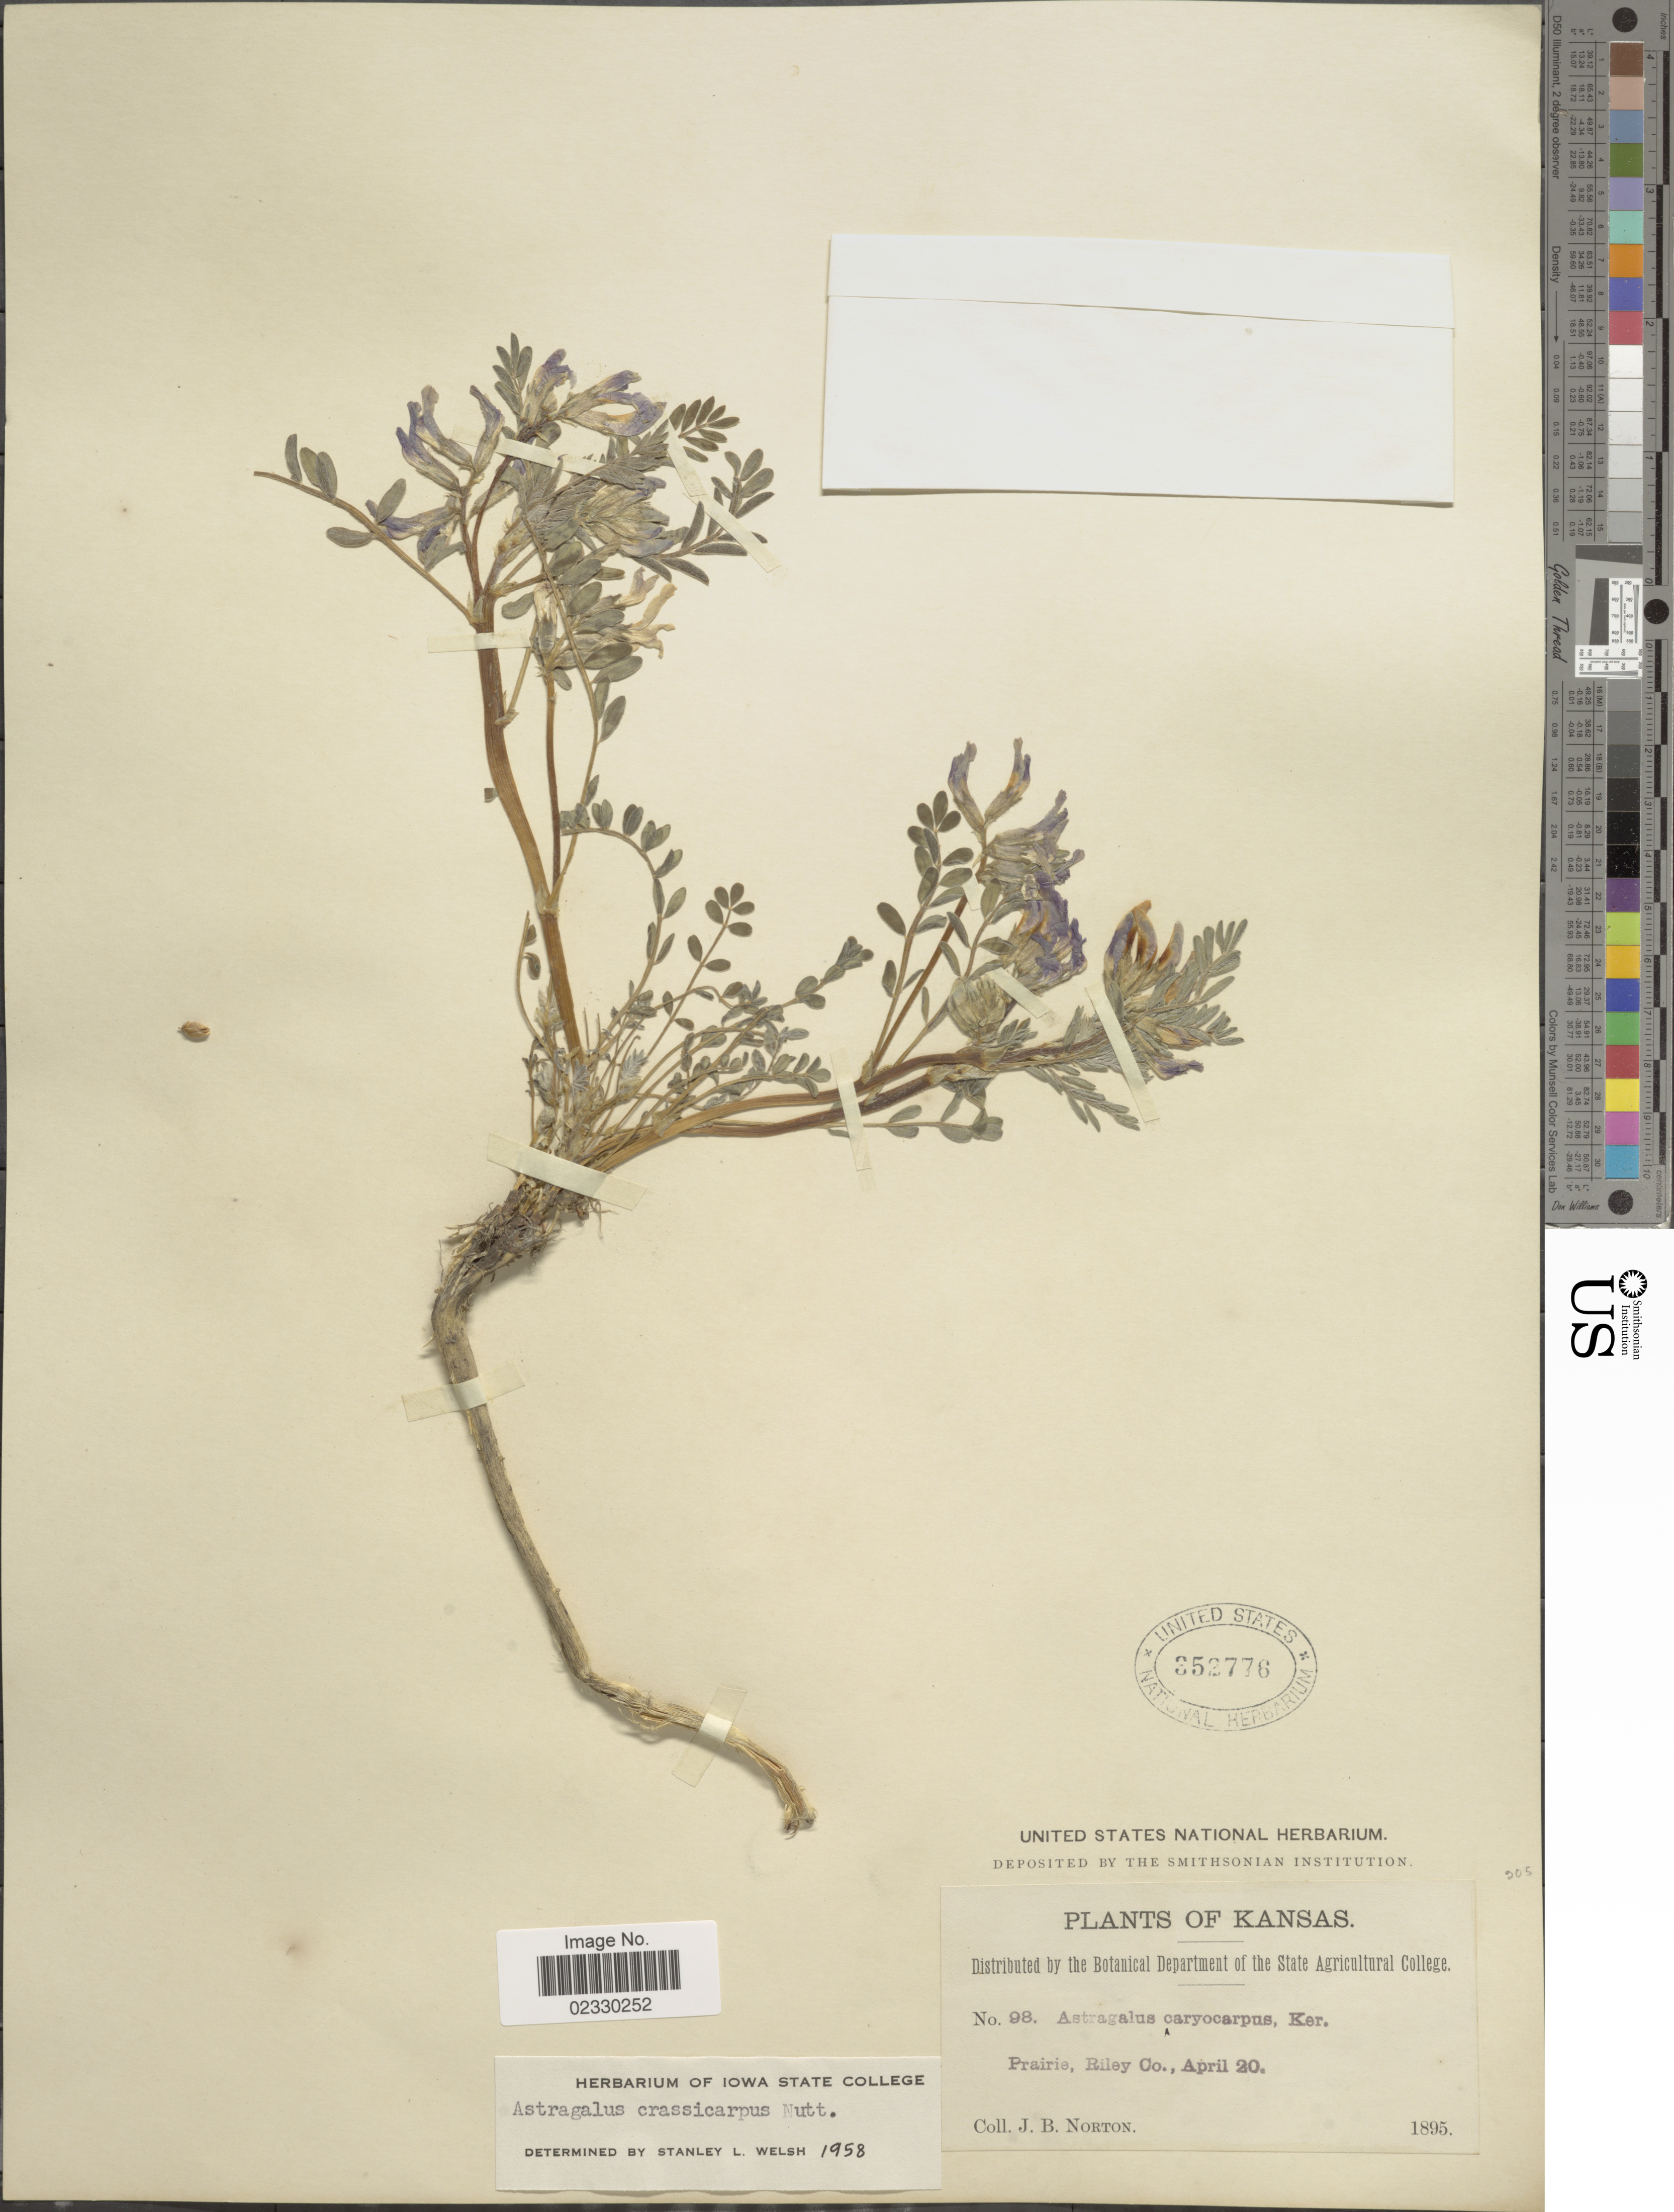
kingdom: Plantae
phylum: Tracheophyta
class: Magnoliopsida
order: Fabales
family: Fabaceae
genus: Astragalus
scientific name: Astragalus crassicarpus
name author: Nutt.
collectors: J. B. Norton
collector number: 98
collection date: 1895-04-20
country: United States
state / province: Kansas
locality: Prairie, Riley Co.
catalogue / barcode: US 352776